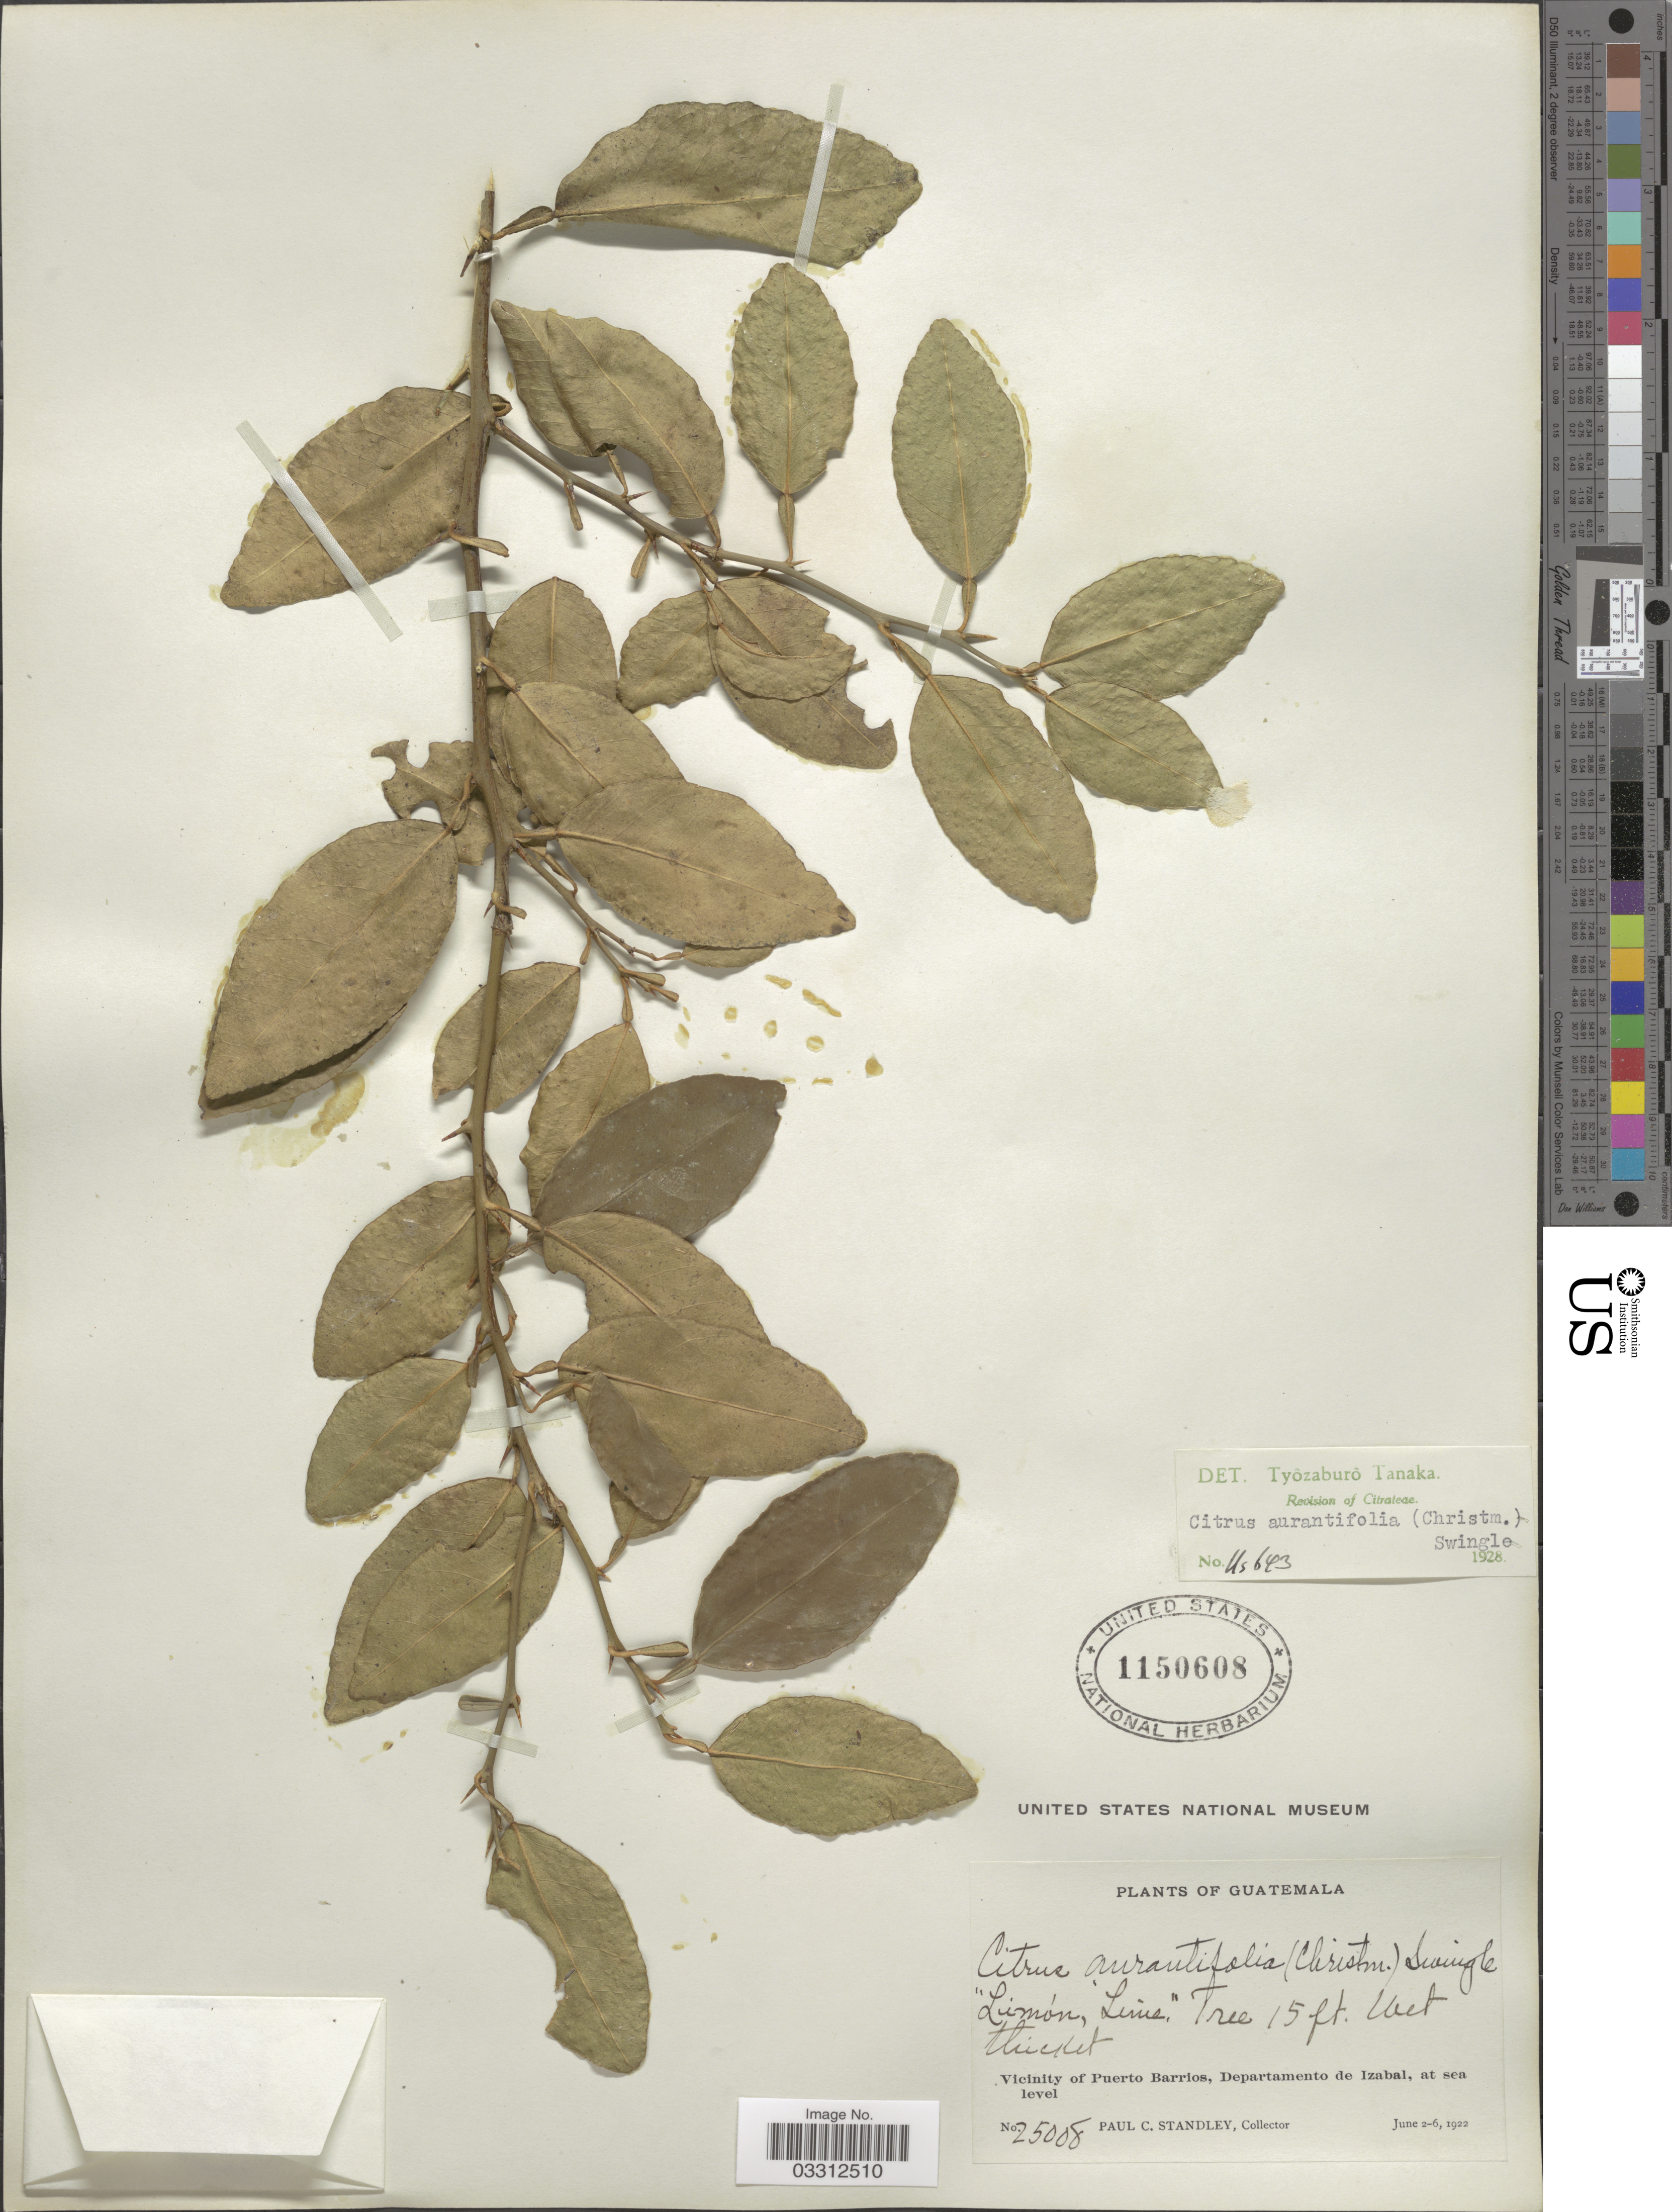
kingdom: Plantae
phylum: Tracheophyta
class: Magnoliopsida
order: Sapindales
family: Rutaceae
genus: Citrus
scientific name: Citrus x aurantifolia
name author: (Christm.) Swingle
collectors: P. C. Standley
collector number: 25008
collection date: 1922-06-02/1922-06-06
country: Guatemala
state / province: Izabal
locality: Vicinity of Puerto Barrios, Departamento de Izabal.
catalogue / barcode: US 1150608